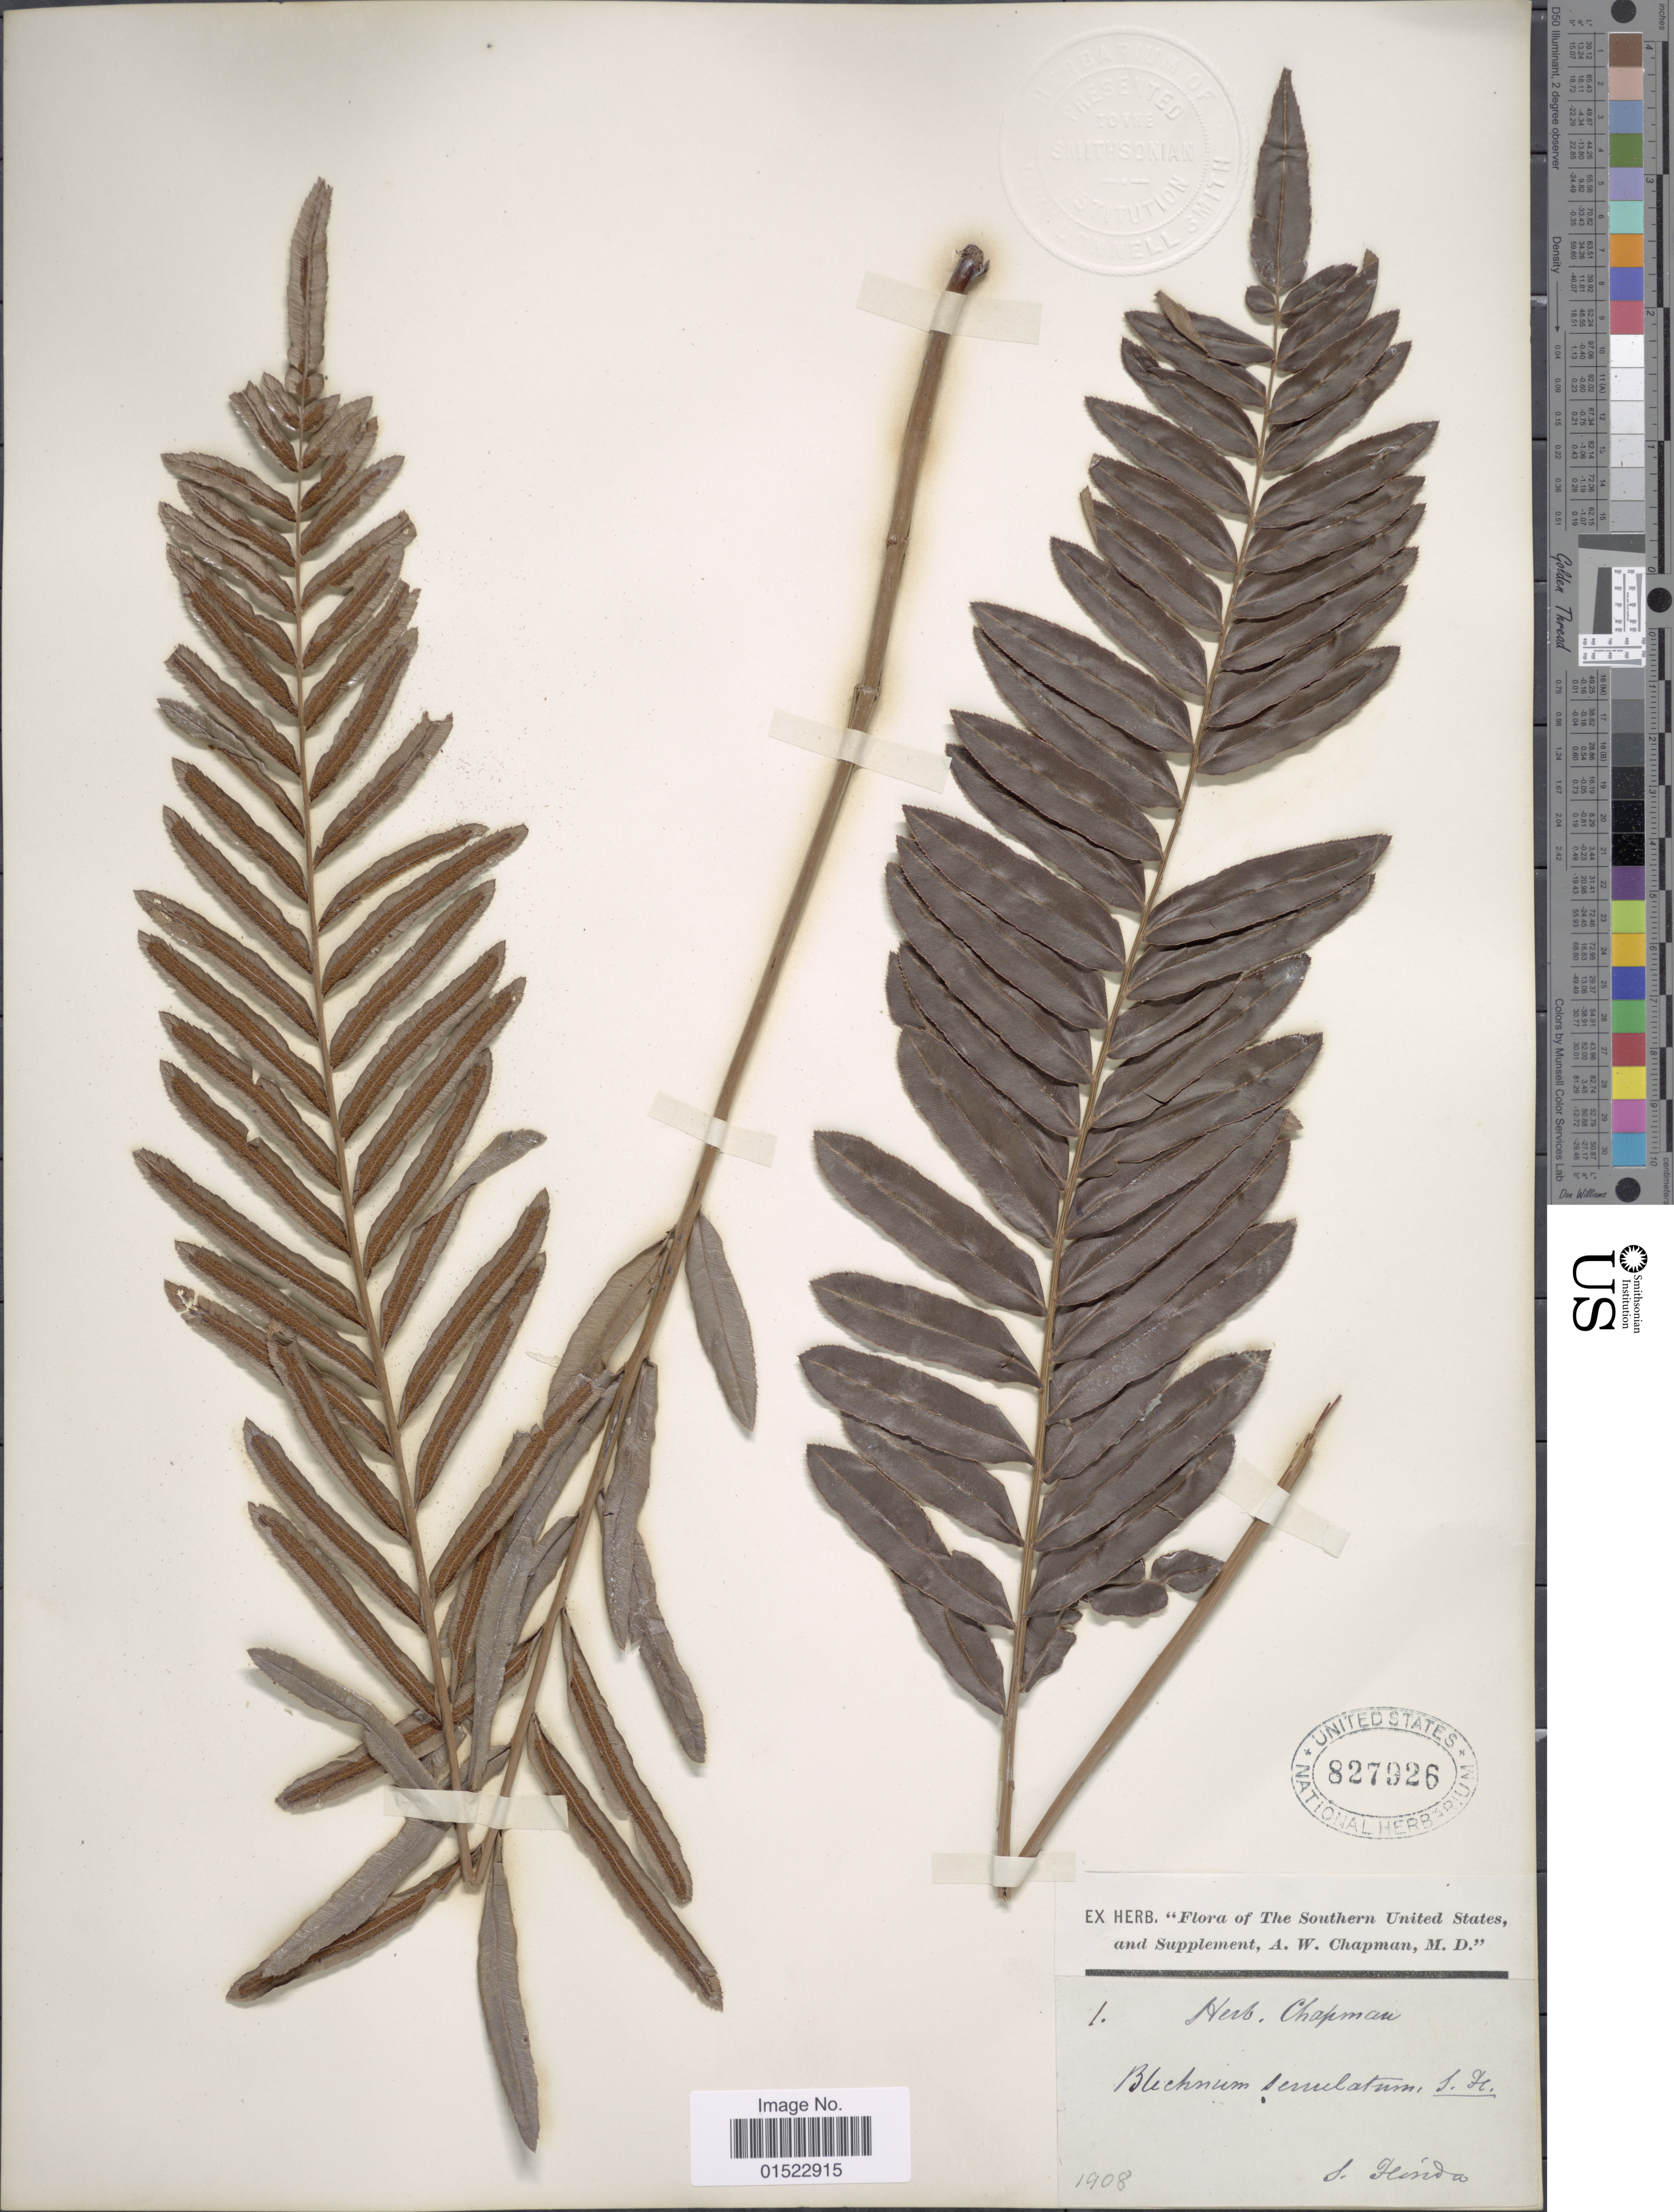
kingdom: Plantae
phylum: Tracheophyta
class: Polypodiopsida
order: Polypodiales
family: Blechnaceae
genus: Telmatoblechnum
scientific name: Telmatoblechnum serrulatum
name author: (Rich.) Perrie et al.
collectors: I. Henda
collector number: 1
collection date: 1908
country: United States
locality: He southern United States and Supplements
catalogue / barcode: US 827926